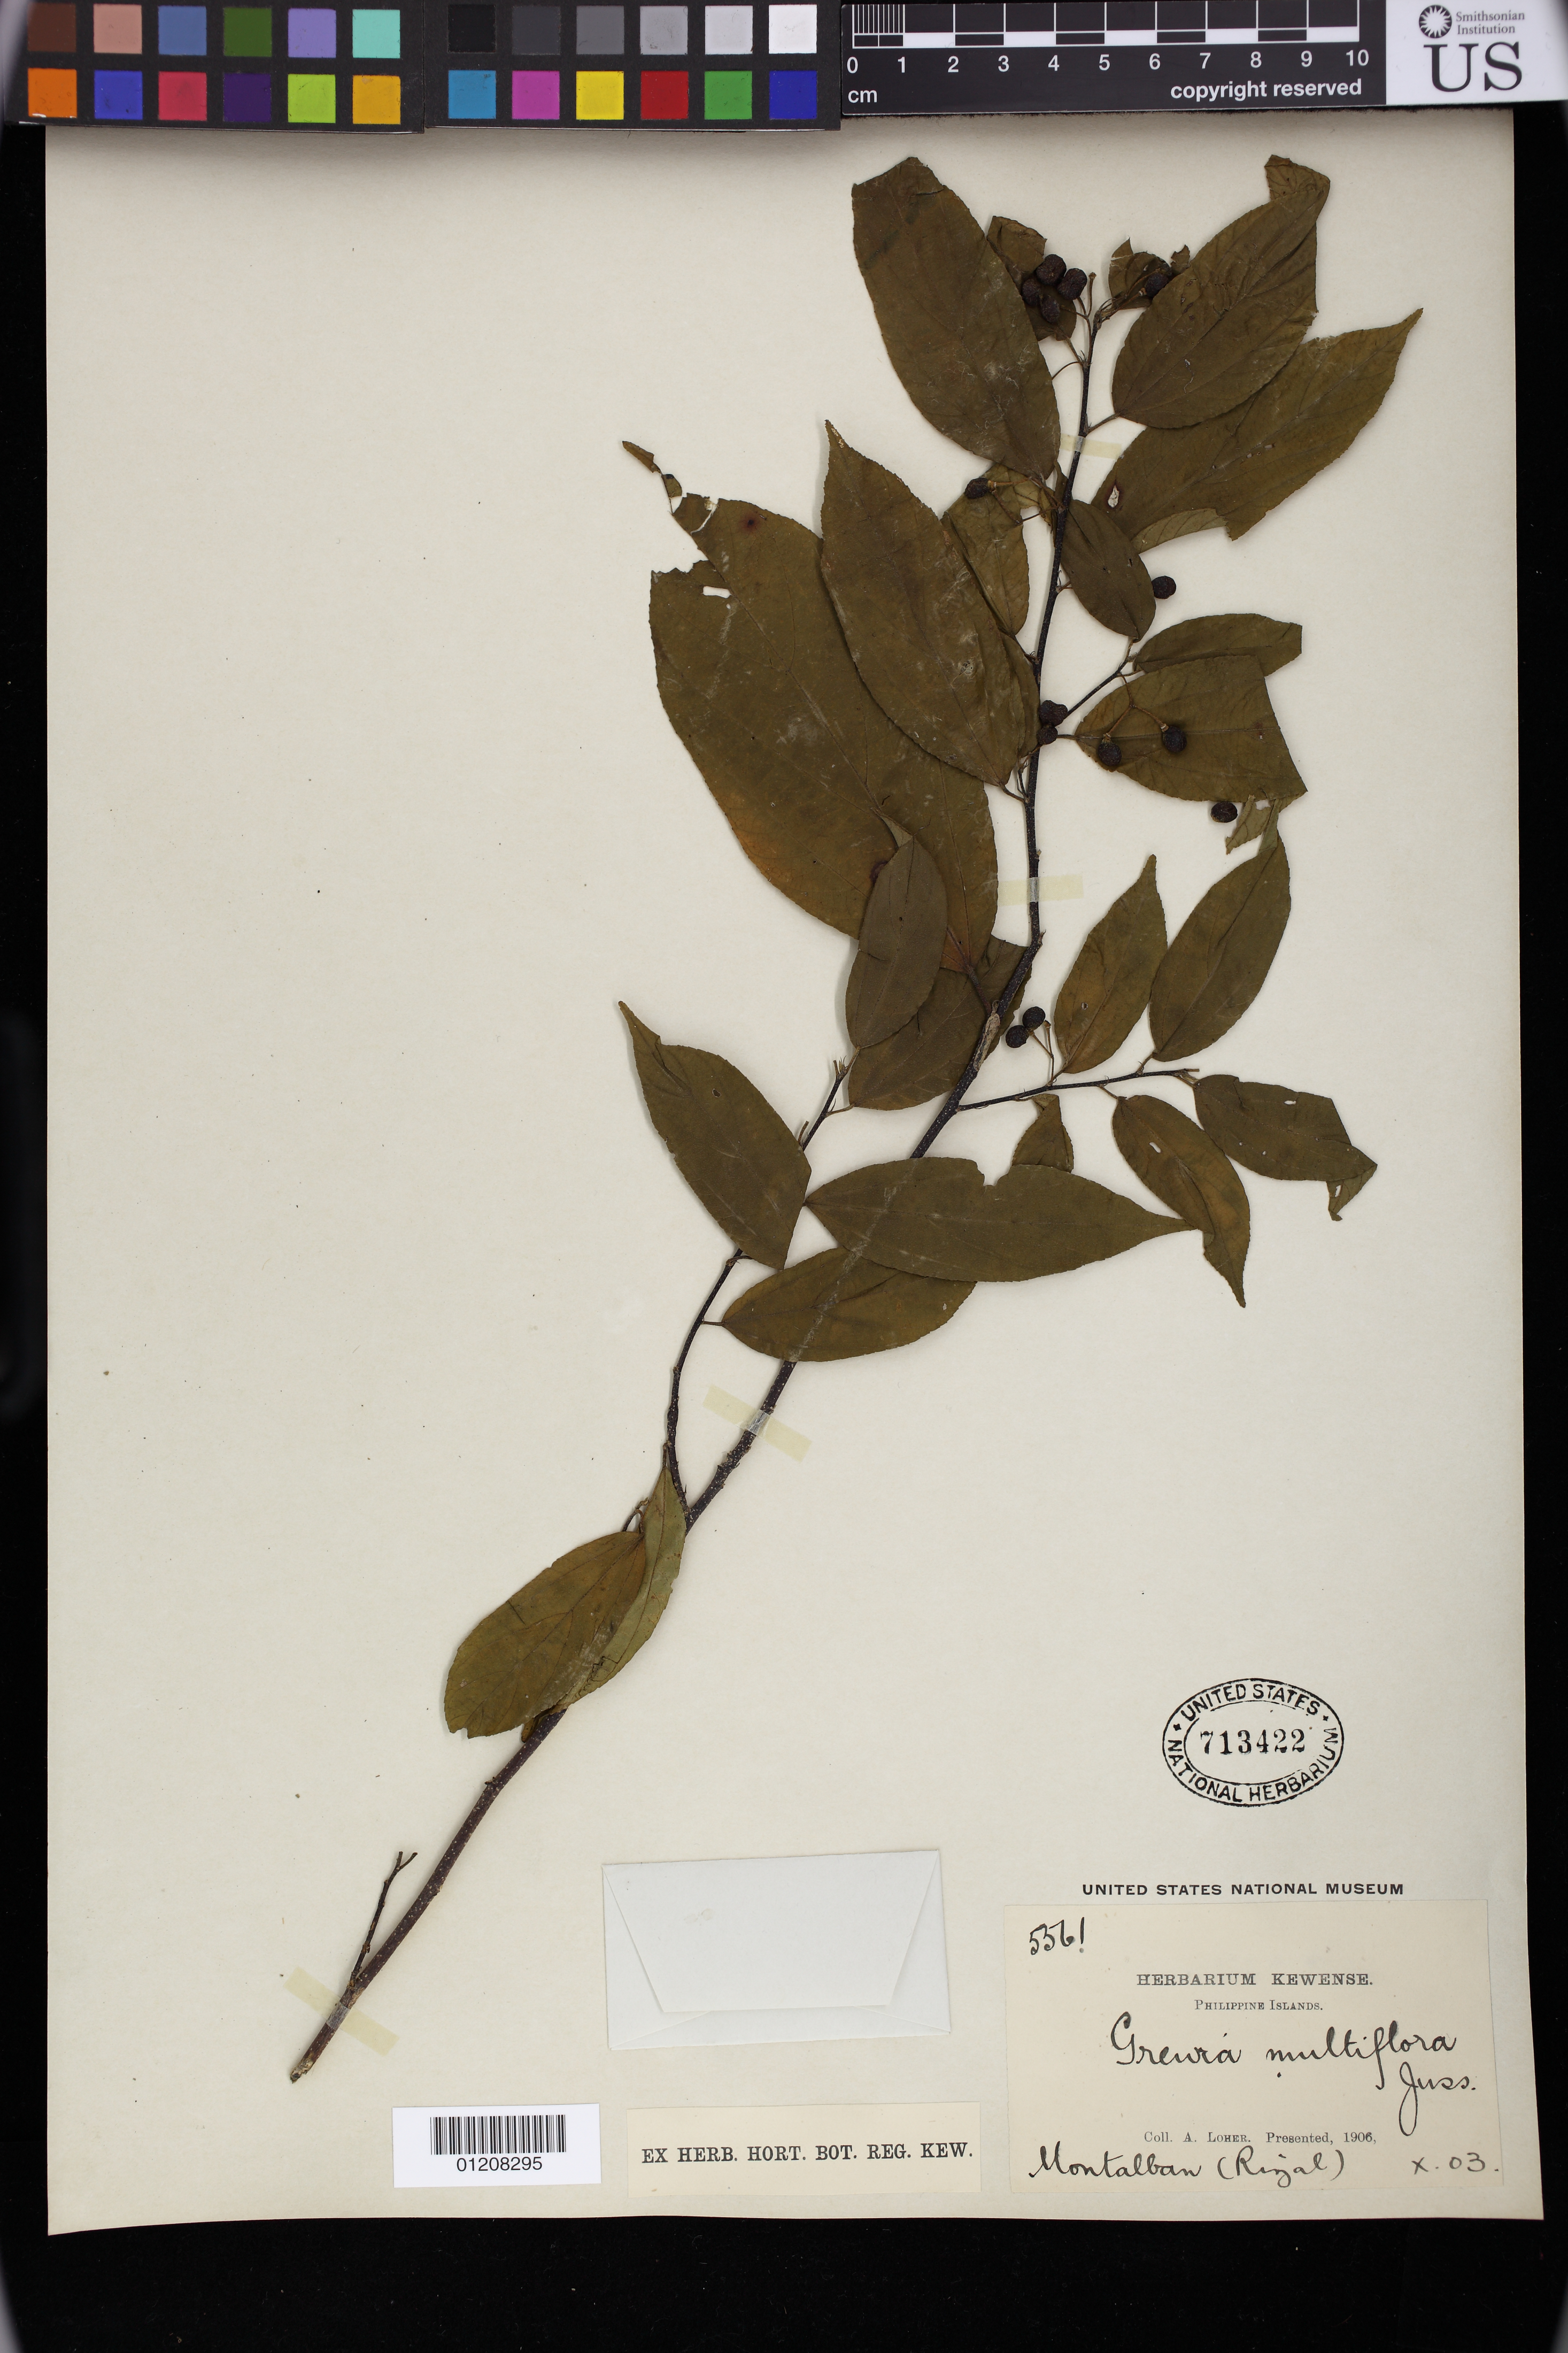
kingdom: Plantae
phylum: Tracheophyta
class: Magnoliopsida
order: Malvales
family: Malvaceae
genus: Grewia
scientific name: Grewia multiflora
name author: Juss.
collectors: A. Loher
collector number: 5561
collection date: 1906-10-03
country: Philippines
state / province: Calabarzon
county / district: Rizal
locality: Rodriguez (Montalban old name)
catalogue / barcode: US 713422